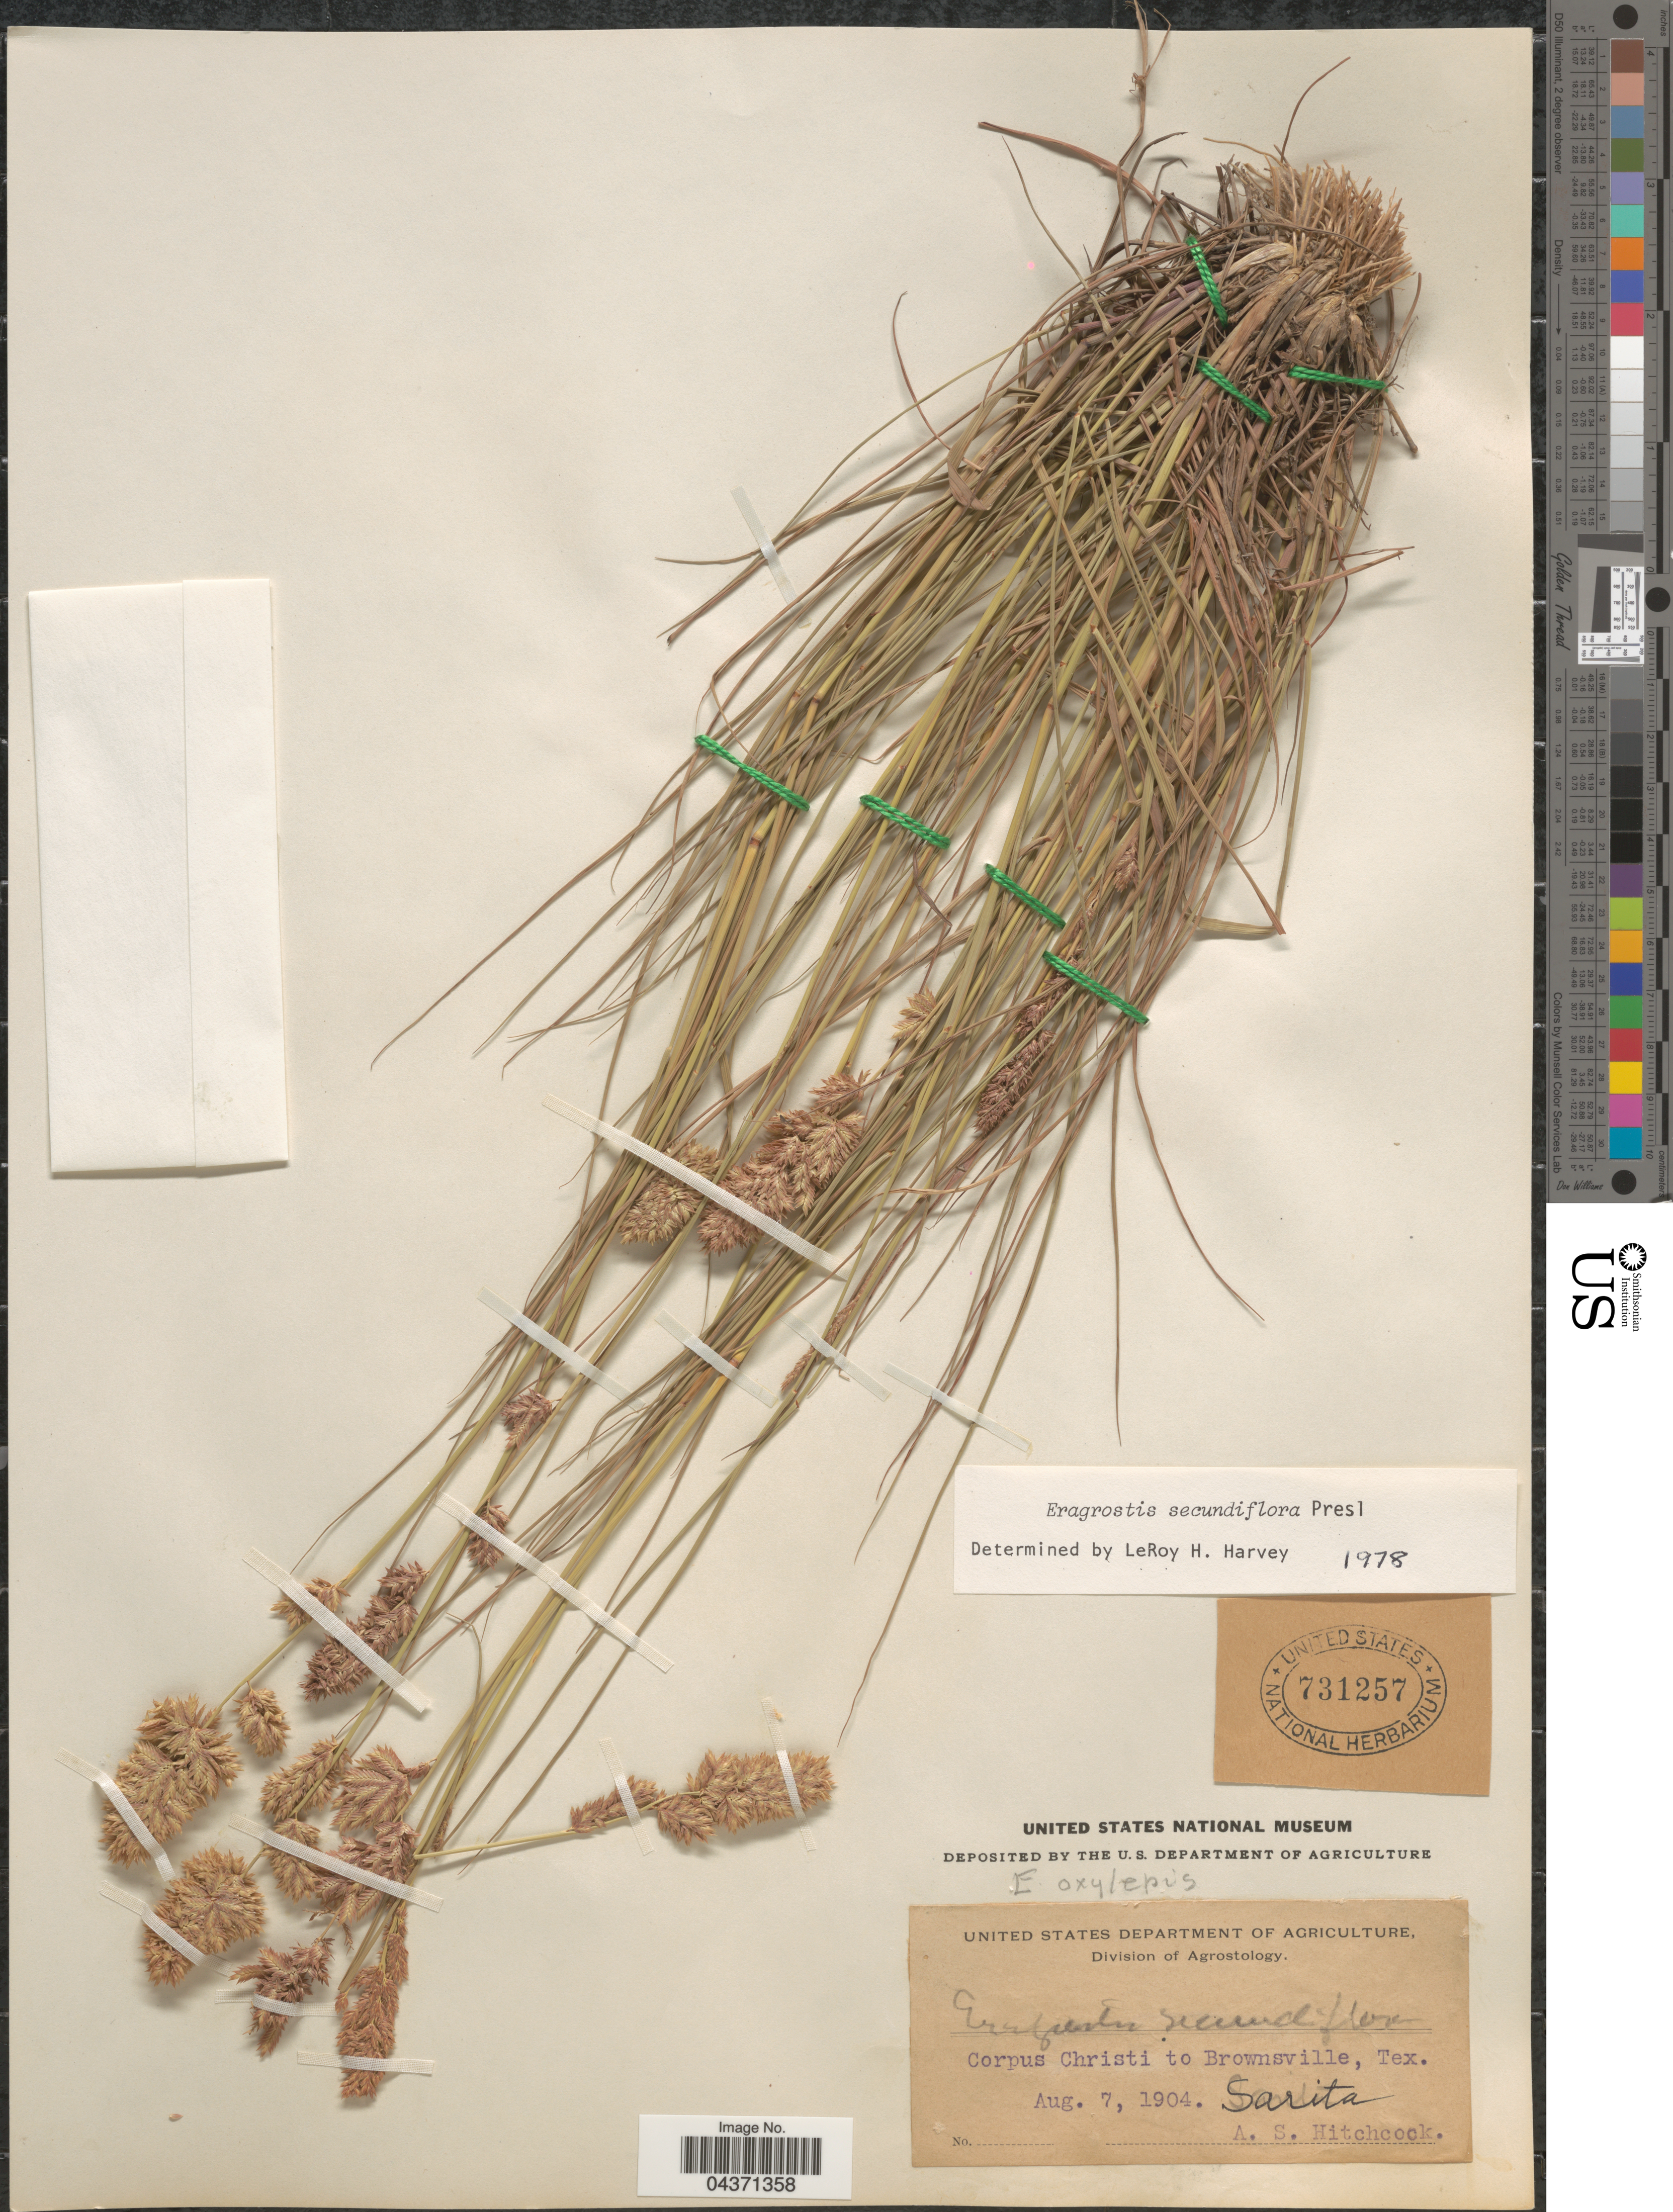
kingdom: Plantae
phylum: Tracheophyta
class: Liliopsida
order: Poales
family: Poaceae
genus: Eragrostis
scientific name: Eragrostis secundiflora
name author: J. Presl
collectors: A. S. Hitchcock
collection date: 1904-08-07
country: United States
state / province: Texas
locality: Corpus Christi to Brownsville. Sarita.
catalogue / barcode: US 731257